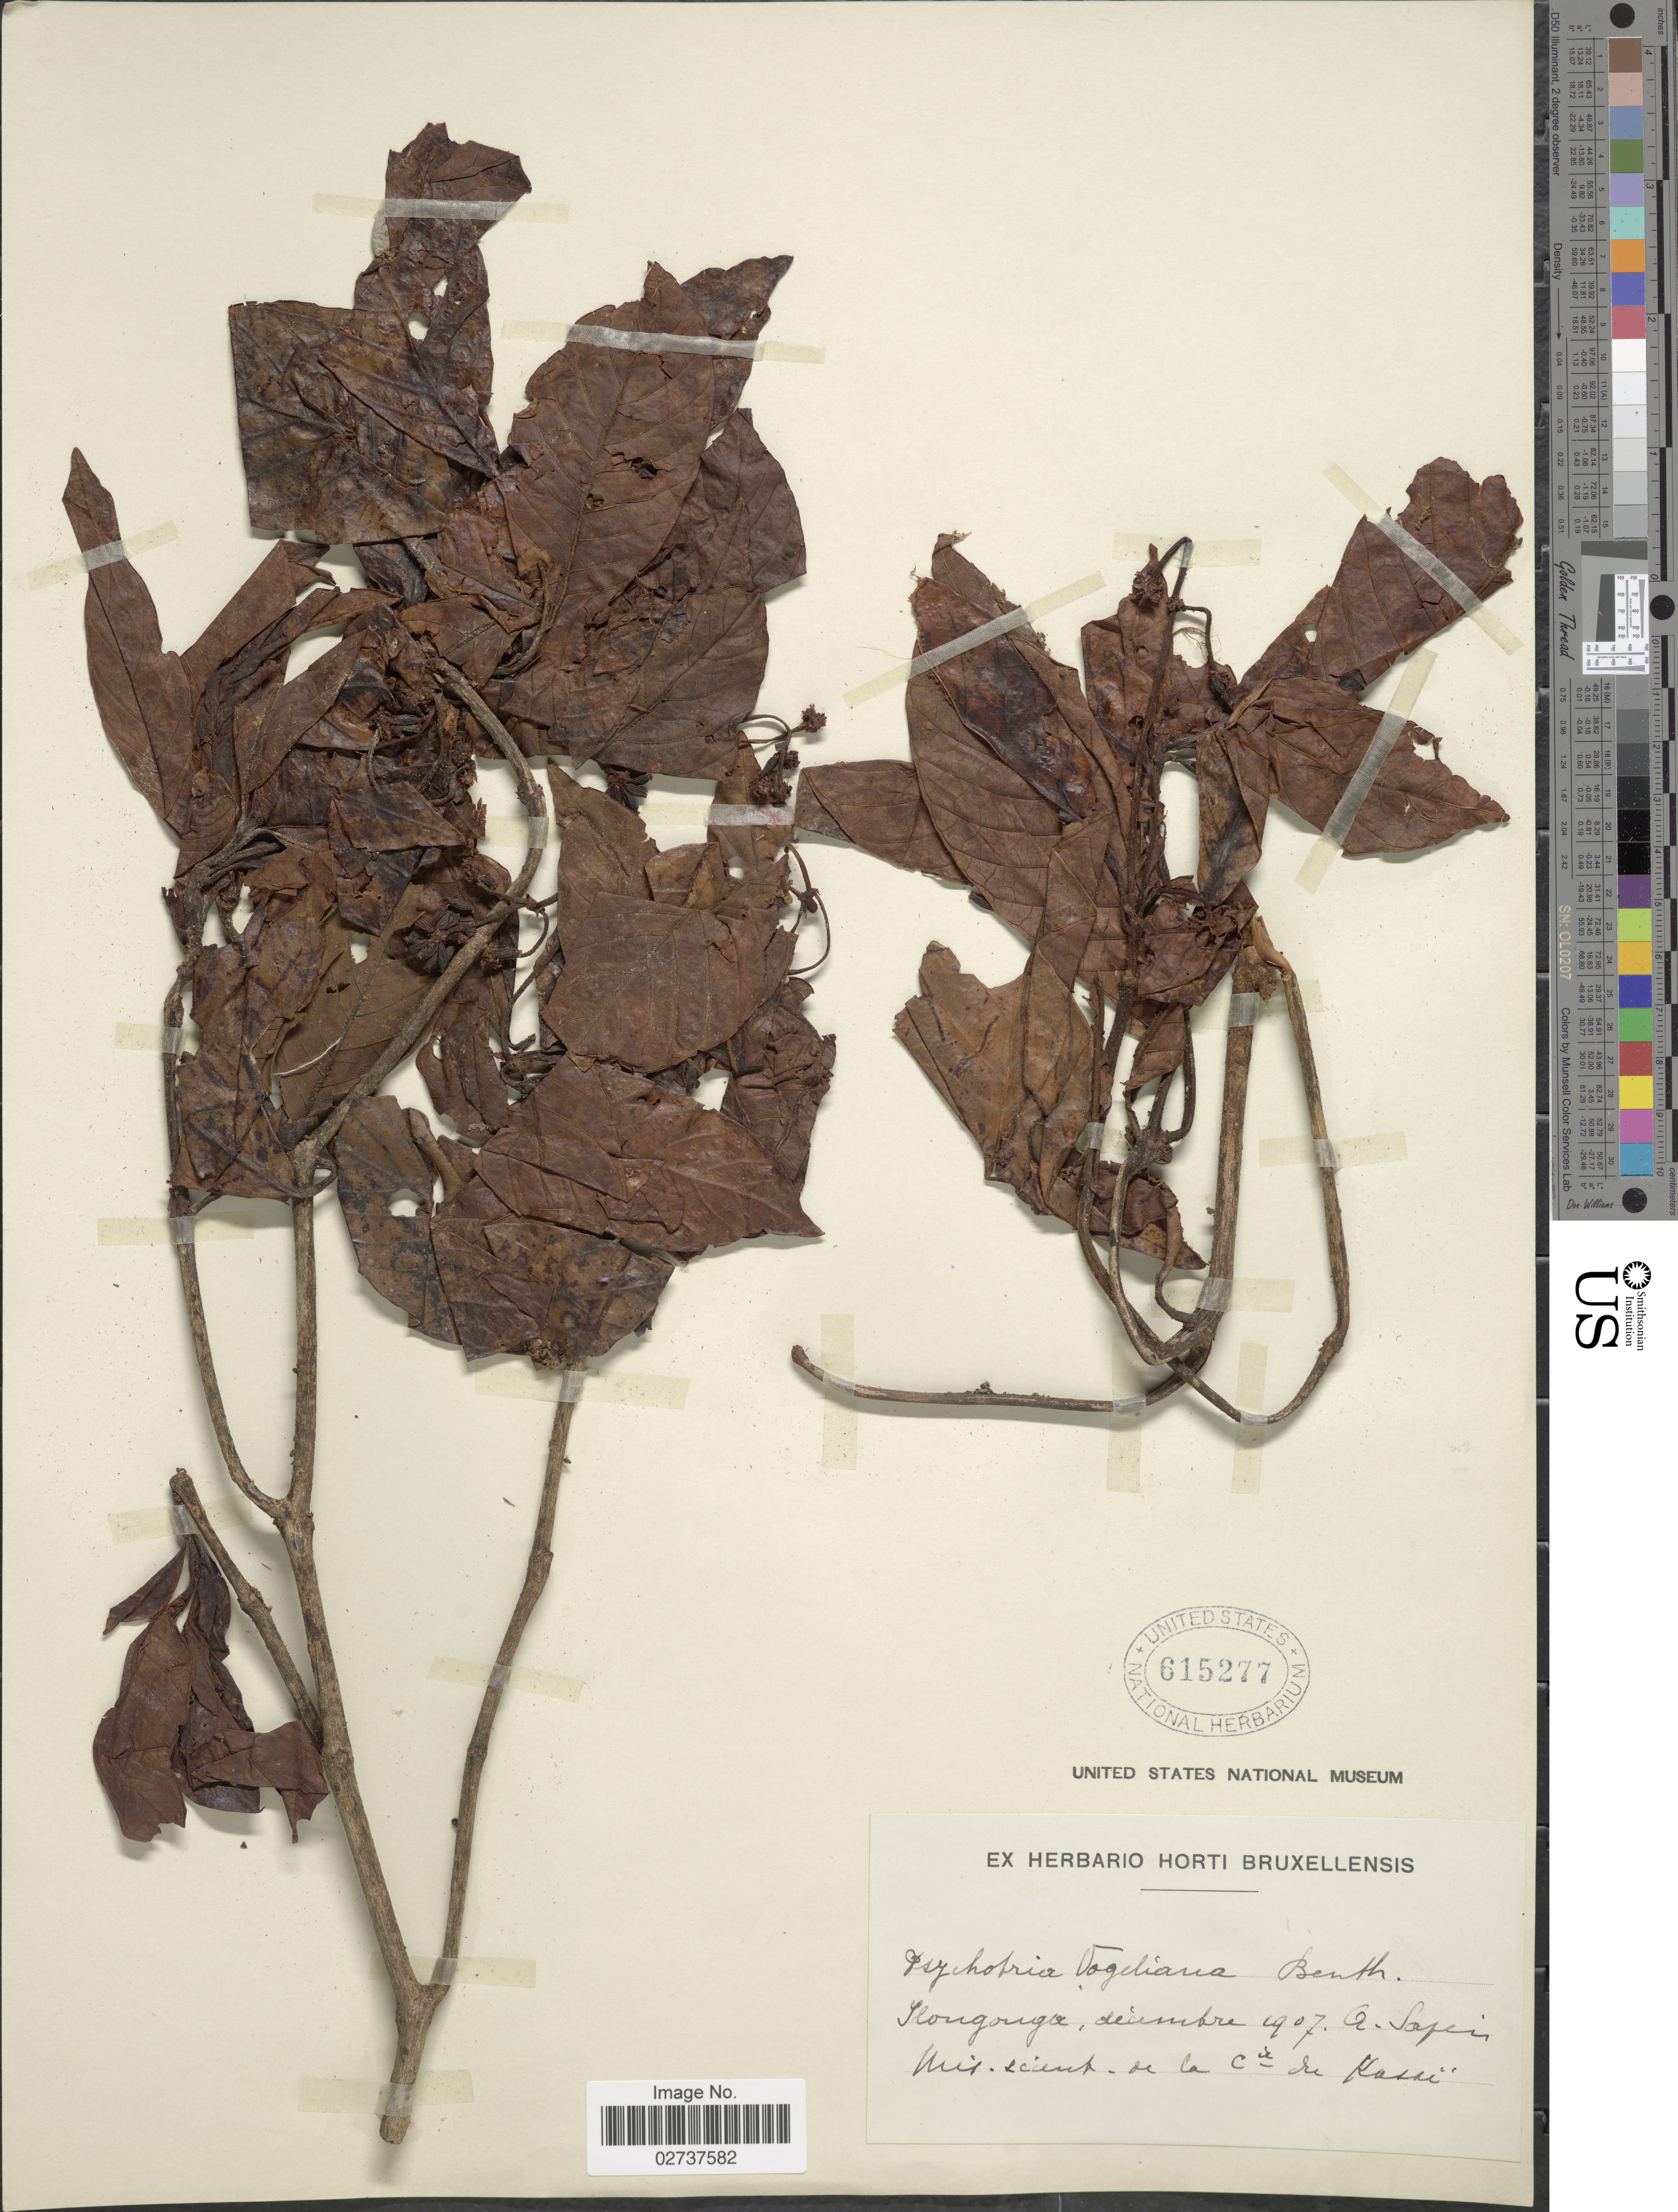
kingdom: Plantae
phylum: Tracheophyta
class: Magnoliopsida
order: Gentianales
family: Rubiaceae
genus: Psychotria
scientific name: Psychotria vogeliana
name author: Benth.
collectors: A. Sapin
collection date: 1907-12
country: Congo, Democratic Republic of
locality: Kongonga, Mis. scient. de la Cie de Kasai.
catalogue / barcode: US 615277